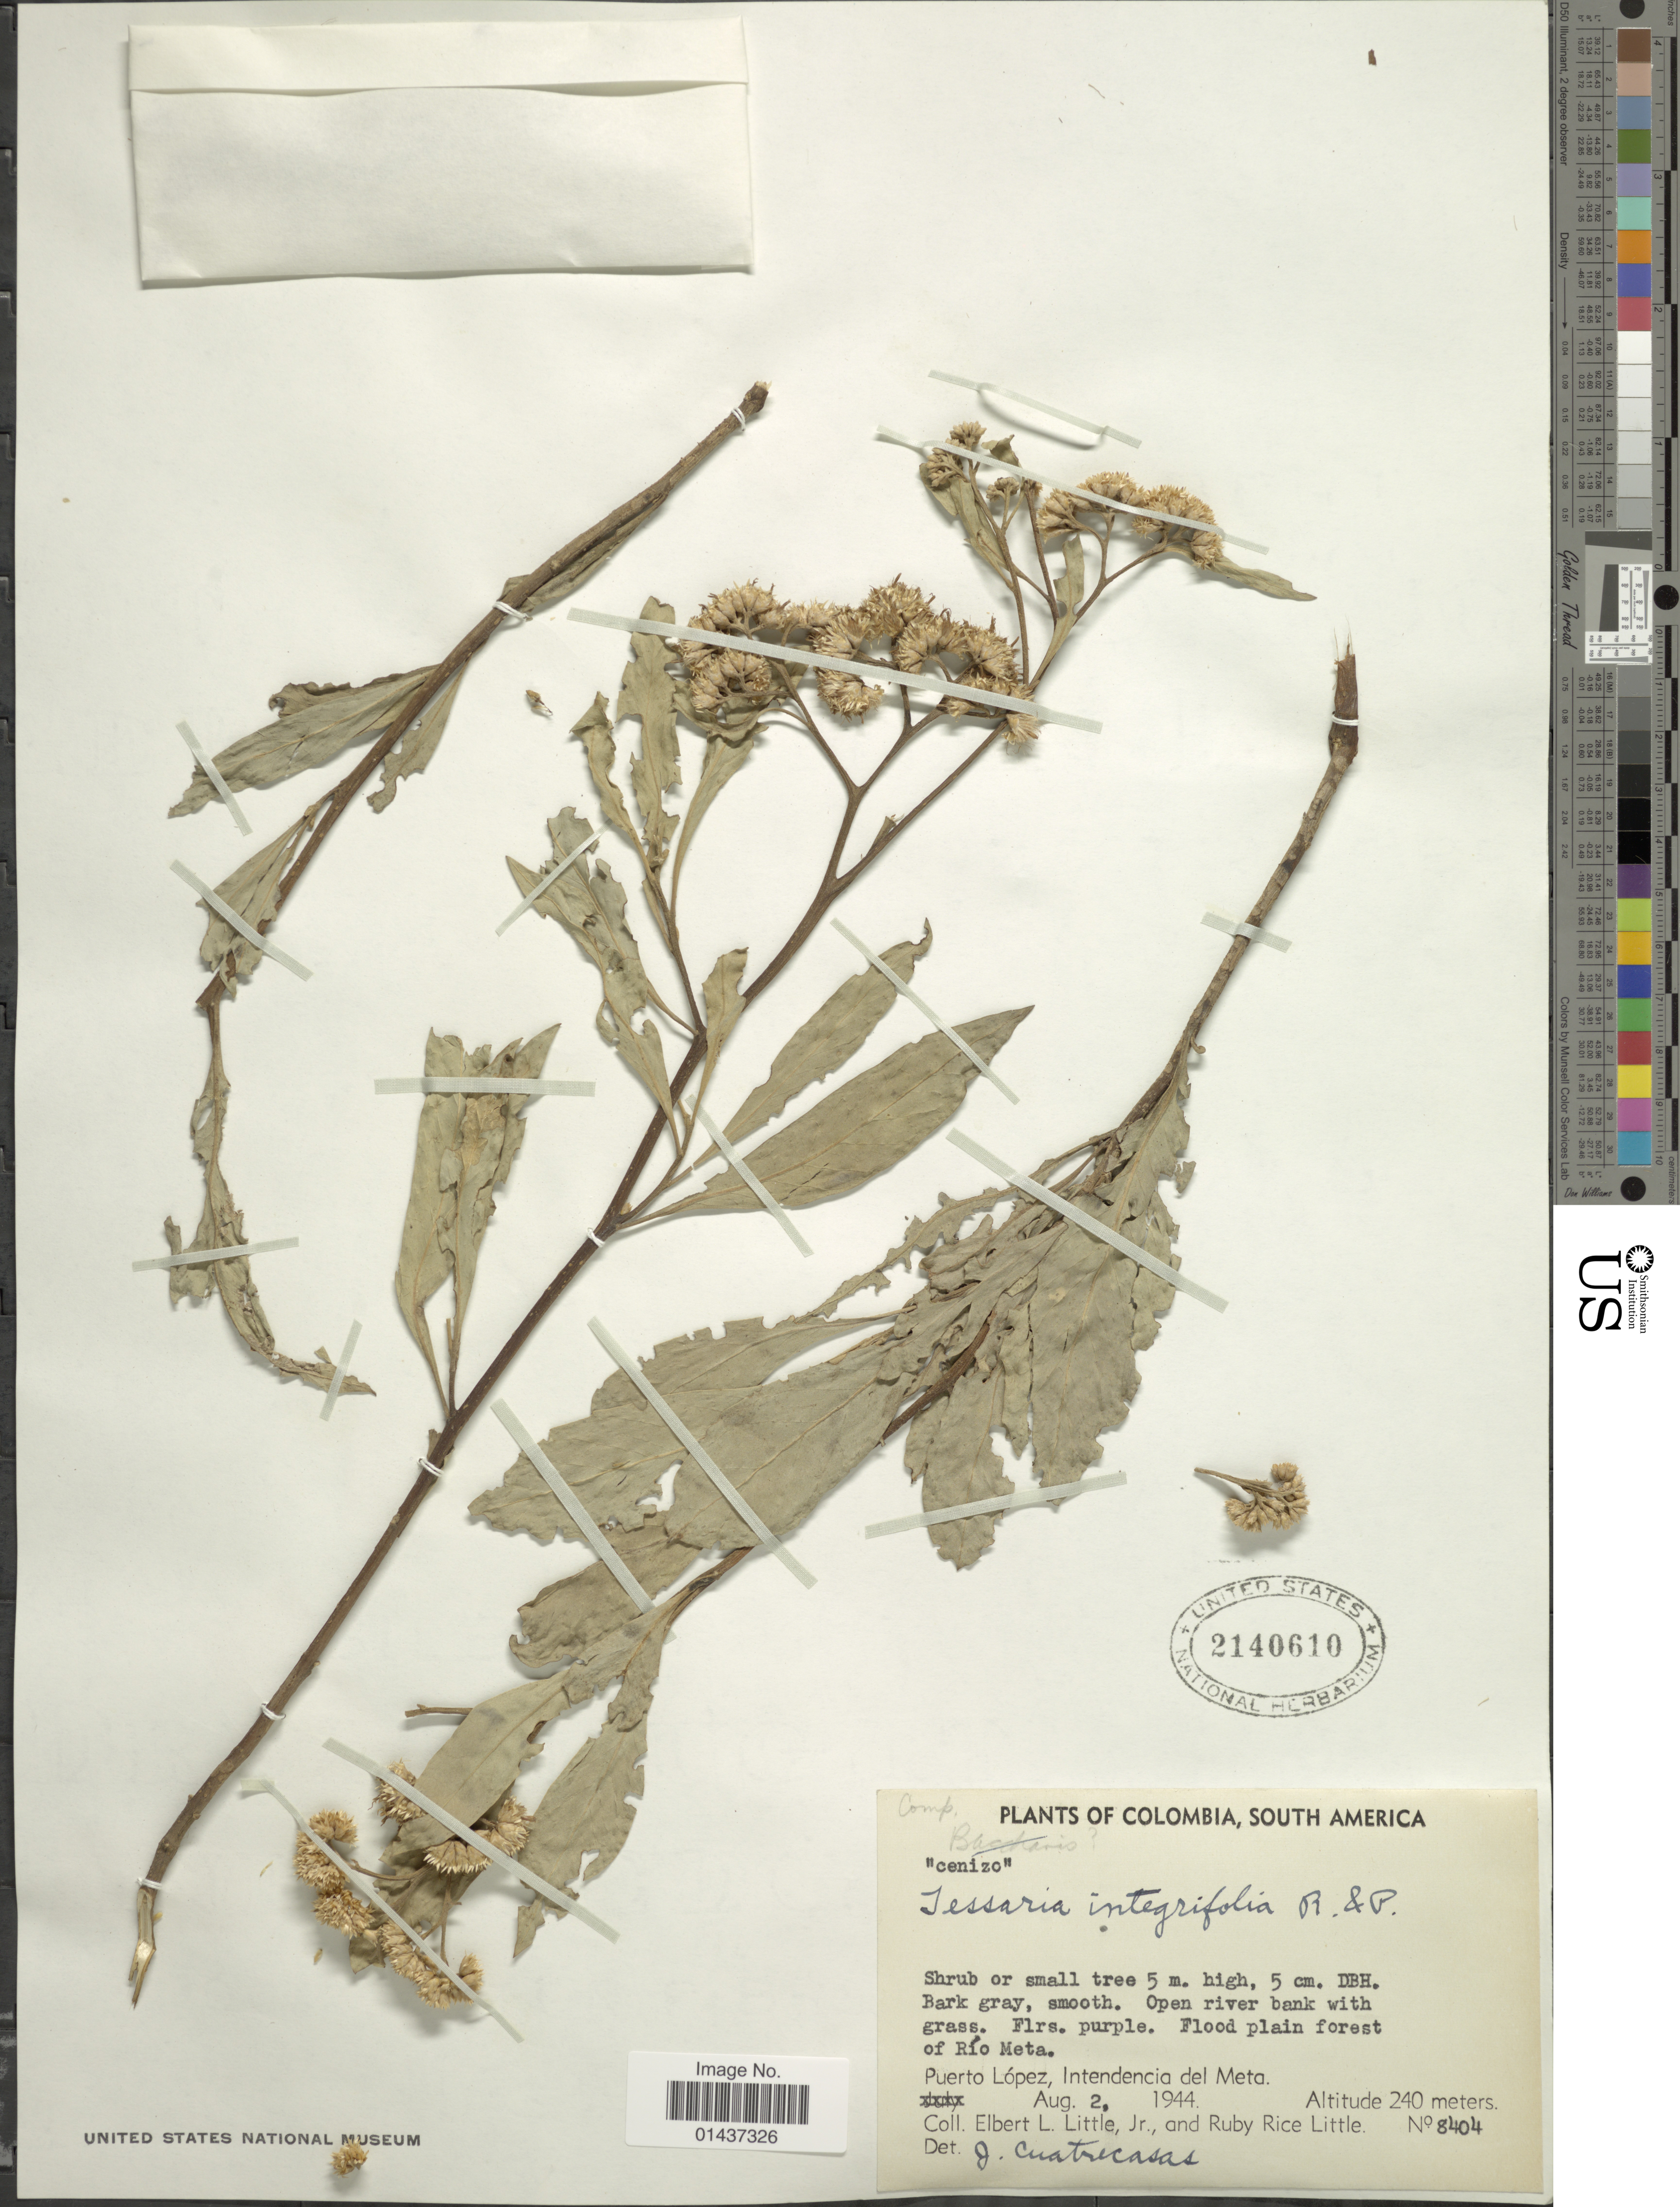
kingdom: Plantae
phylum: Tracheophyta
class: Magnoliopsida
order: Asterales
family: Asteraceae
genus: Tessaria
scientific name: Tessaria integrifolia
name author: Ruiz & Pav.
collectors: E. L. Little & R. R. Little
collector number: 8404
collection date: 1944-08-02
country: Colombia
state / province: Meta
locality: Flood plain forest of Río Meta, Puerto López, Intendencia del Meta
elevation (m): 240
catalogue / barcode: US 2140610